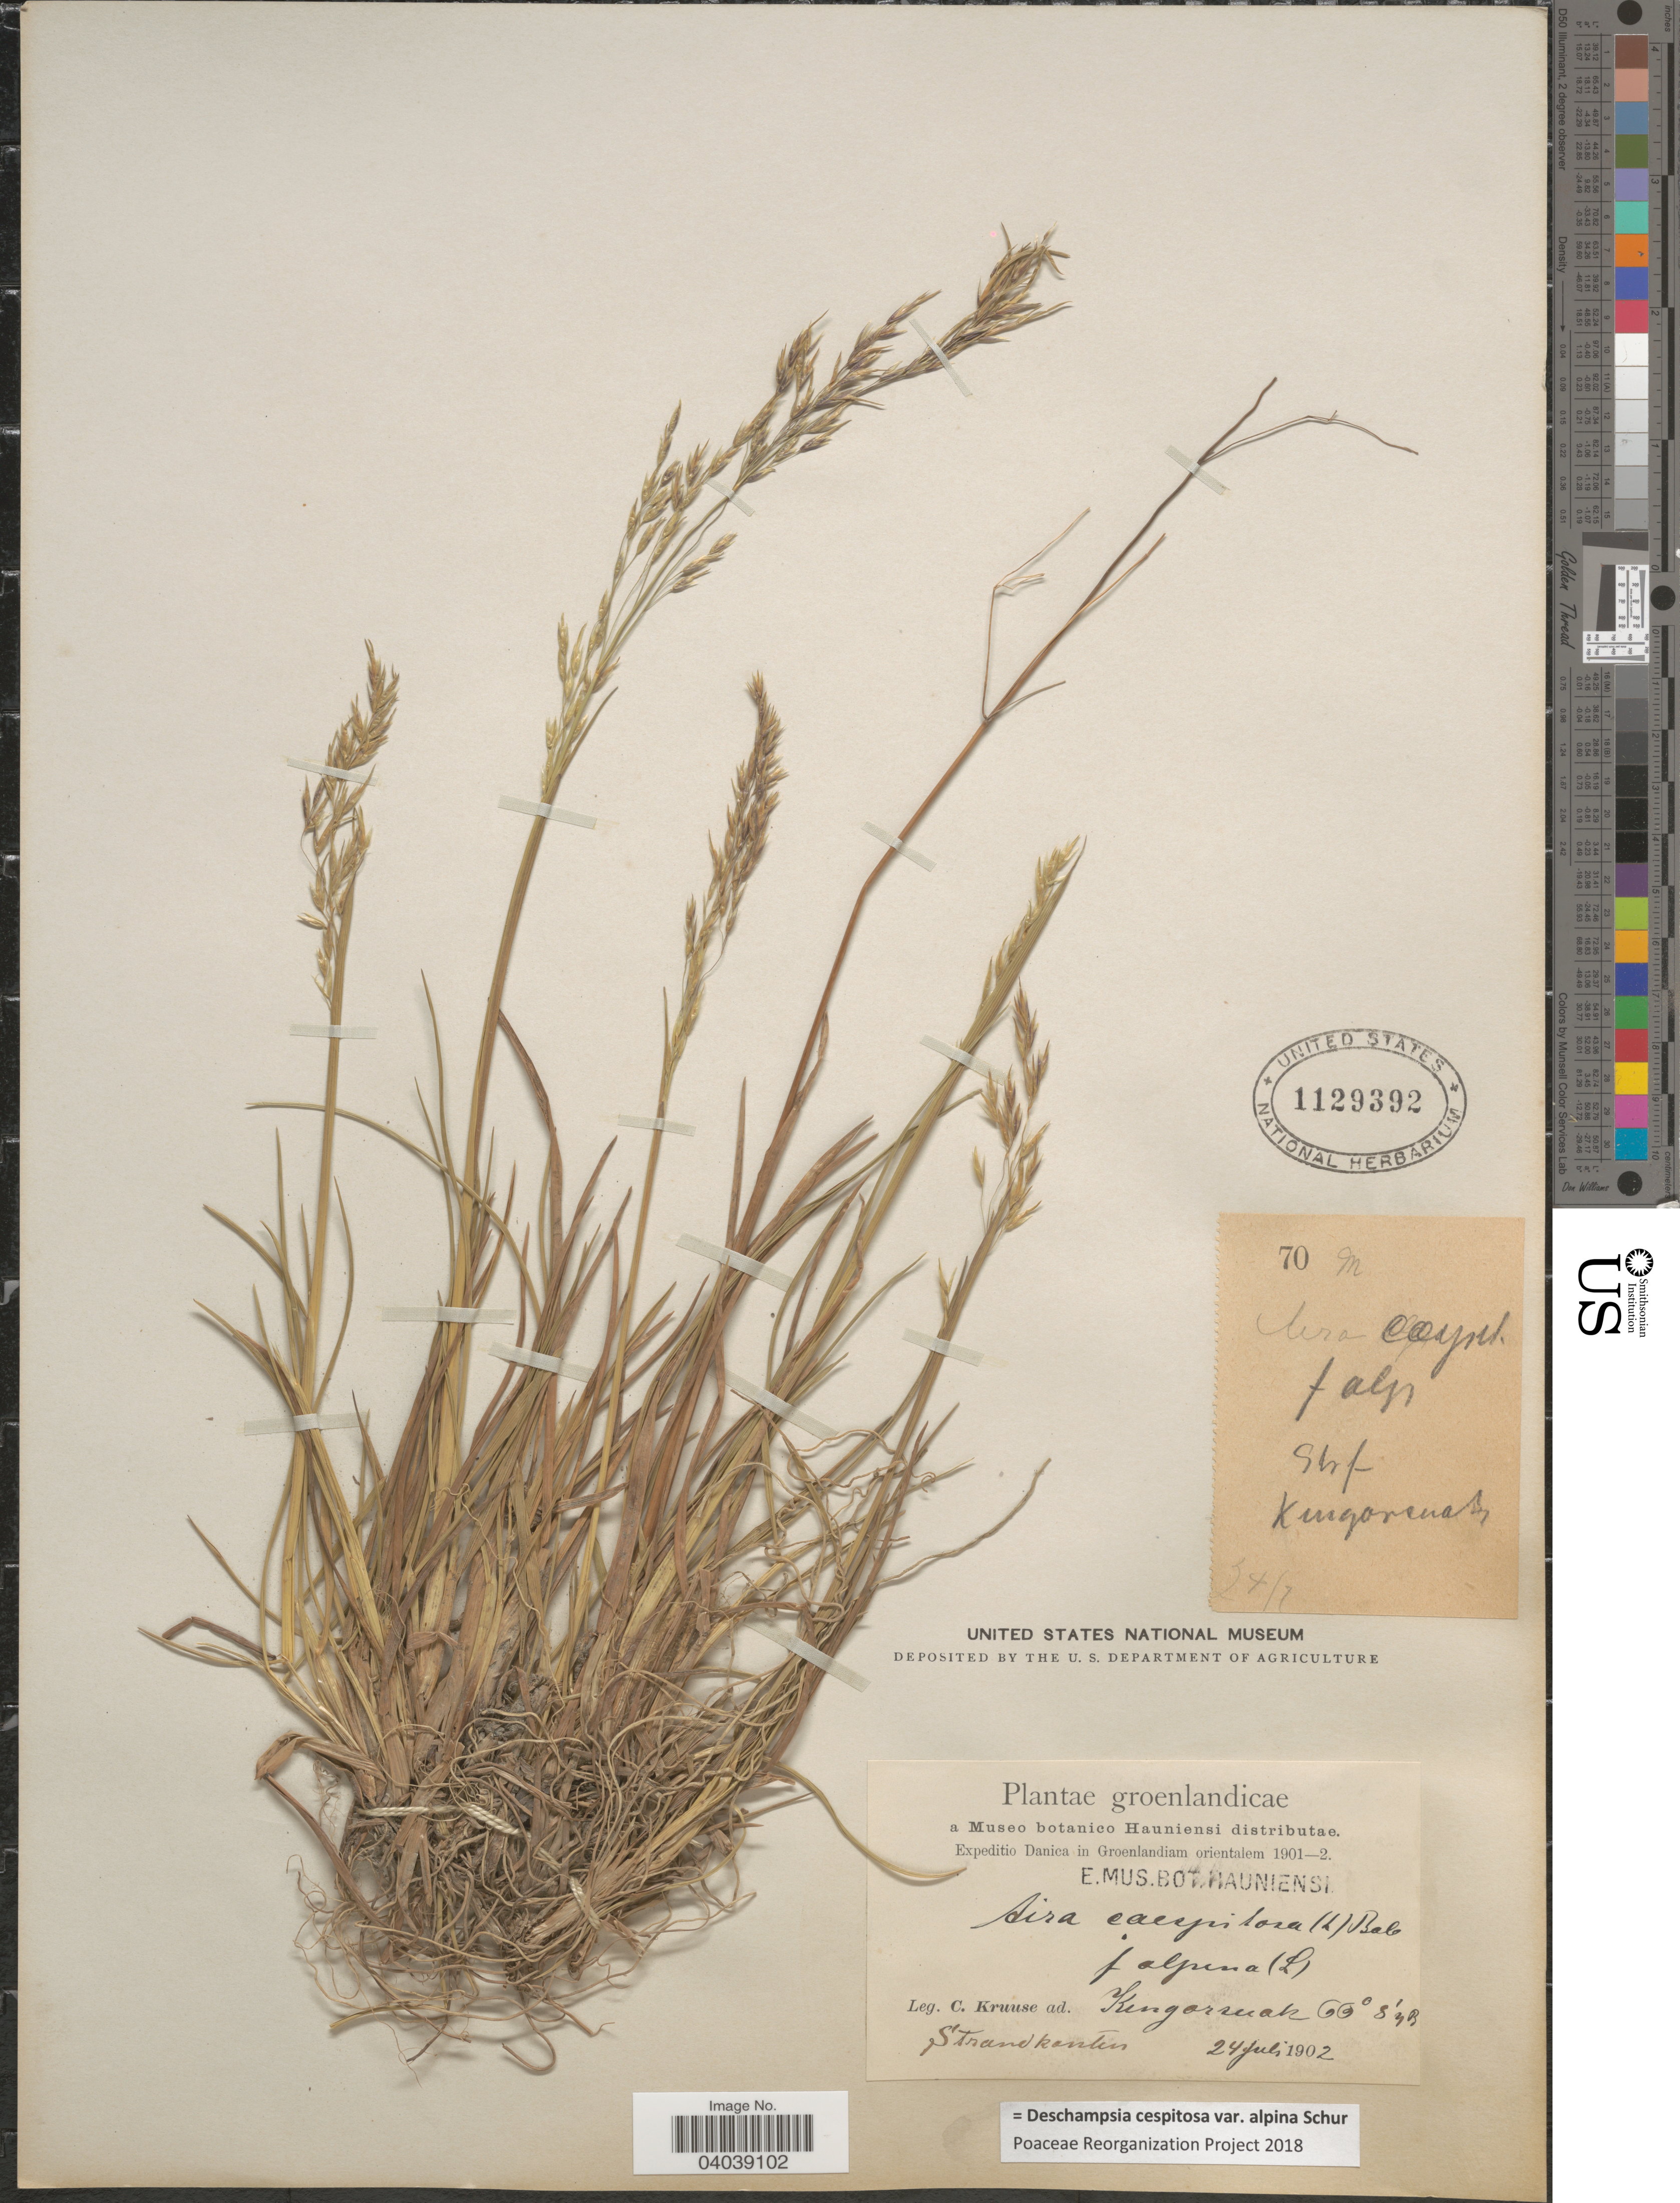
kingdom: Plantae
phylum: Tracheophyta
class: Liliopsida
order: Poales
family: Poaceae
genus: Deschampsia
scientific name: Deschampsia cespitosa var. alpina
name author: Vasey ex W.J. Beal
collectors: C. Kruuse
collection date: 1902-07-24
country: Greenland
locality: Groenlandicae. Kingorsuak.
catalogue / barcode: US 1129392